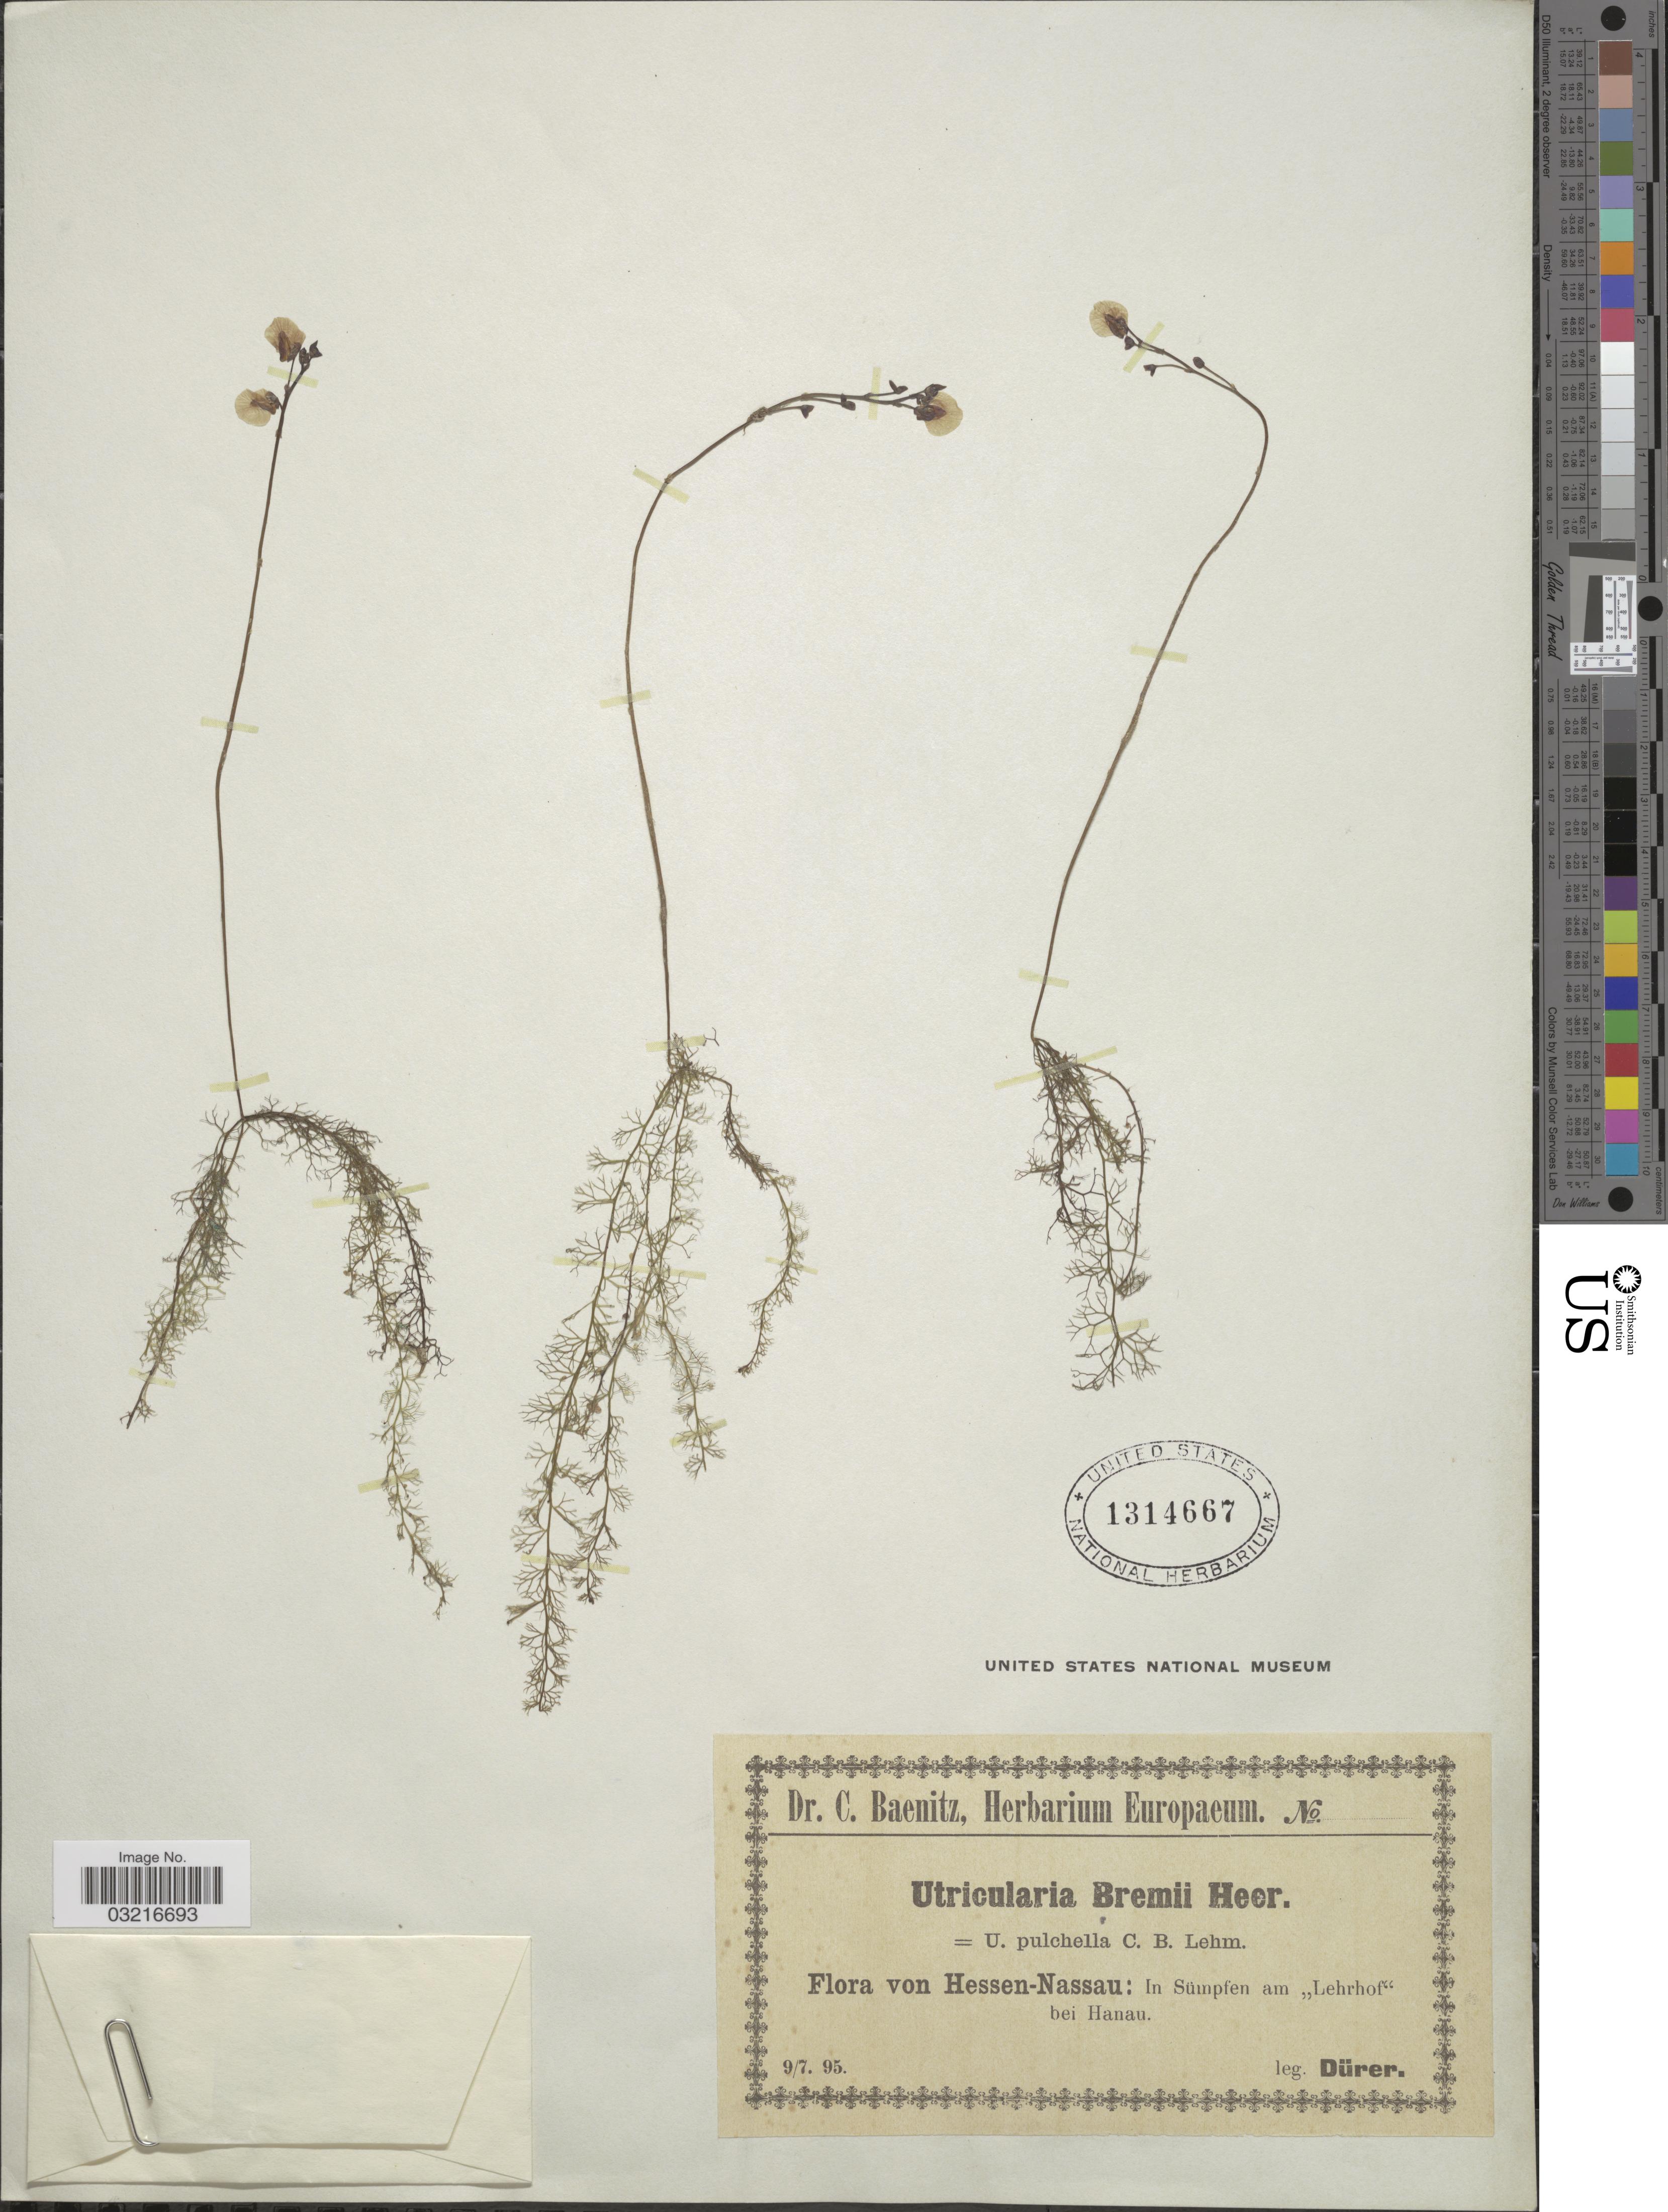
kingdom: Plantae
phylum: Tracheophyta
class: Magnoliopsida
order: Lamiales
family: Lentibulariaceae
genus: Utricularia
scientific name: Utricularia bremii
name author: Heer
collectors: Dürer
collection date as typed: Transcribed d/m/y: 9/7/95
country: Germany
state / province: Hesse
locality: Hessen-Nassau: In Sümpfen am "Lehrhof" bei Hanau.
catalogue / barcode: US 1314667